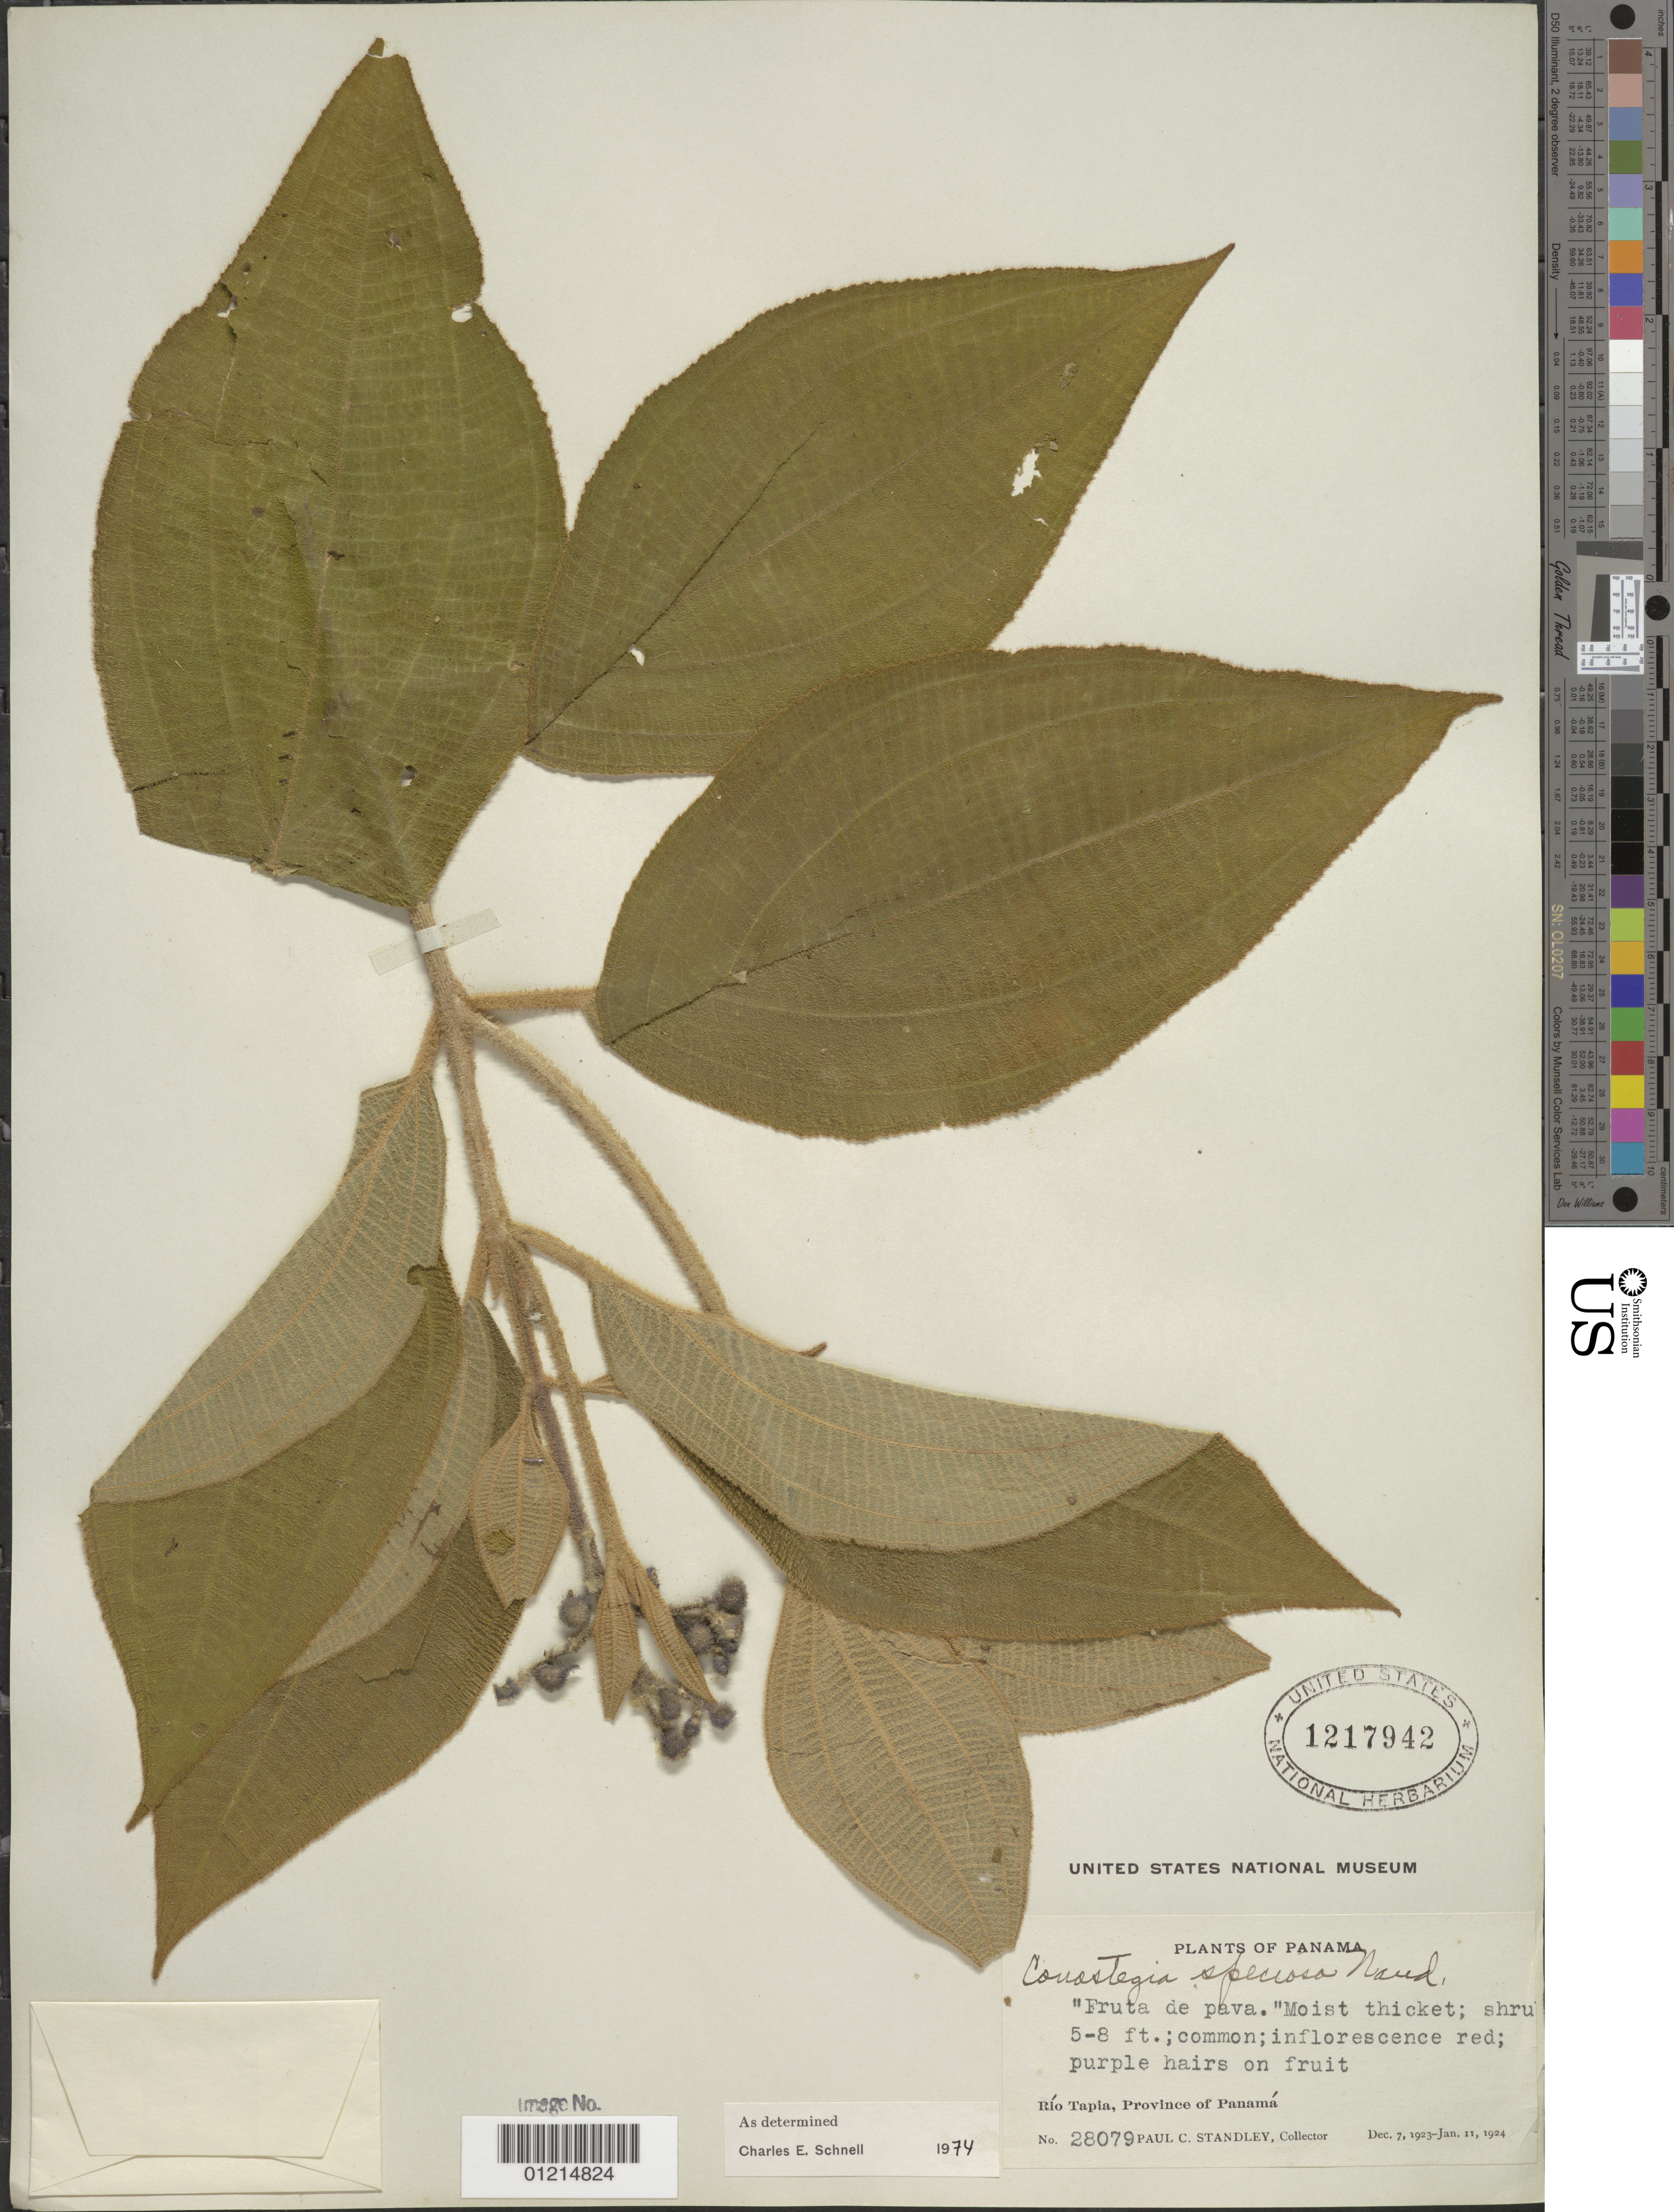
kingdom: Plantae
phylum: Tracheophyta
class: Magnoliopsida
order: Myrtales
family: Melastomataceae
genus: Conostegia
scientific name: Conostegia speciosa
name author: Naudin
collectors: P. C. Standley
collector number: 28079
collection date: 1923-12-07/1924-01-11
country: Panama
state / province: Panamá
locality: Río Tapia.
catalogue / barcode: US 1217942